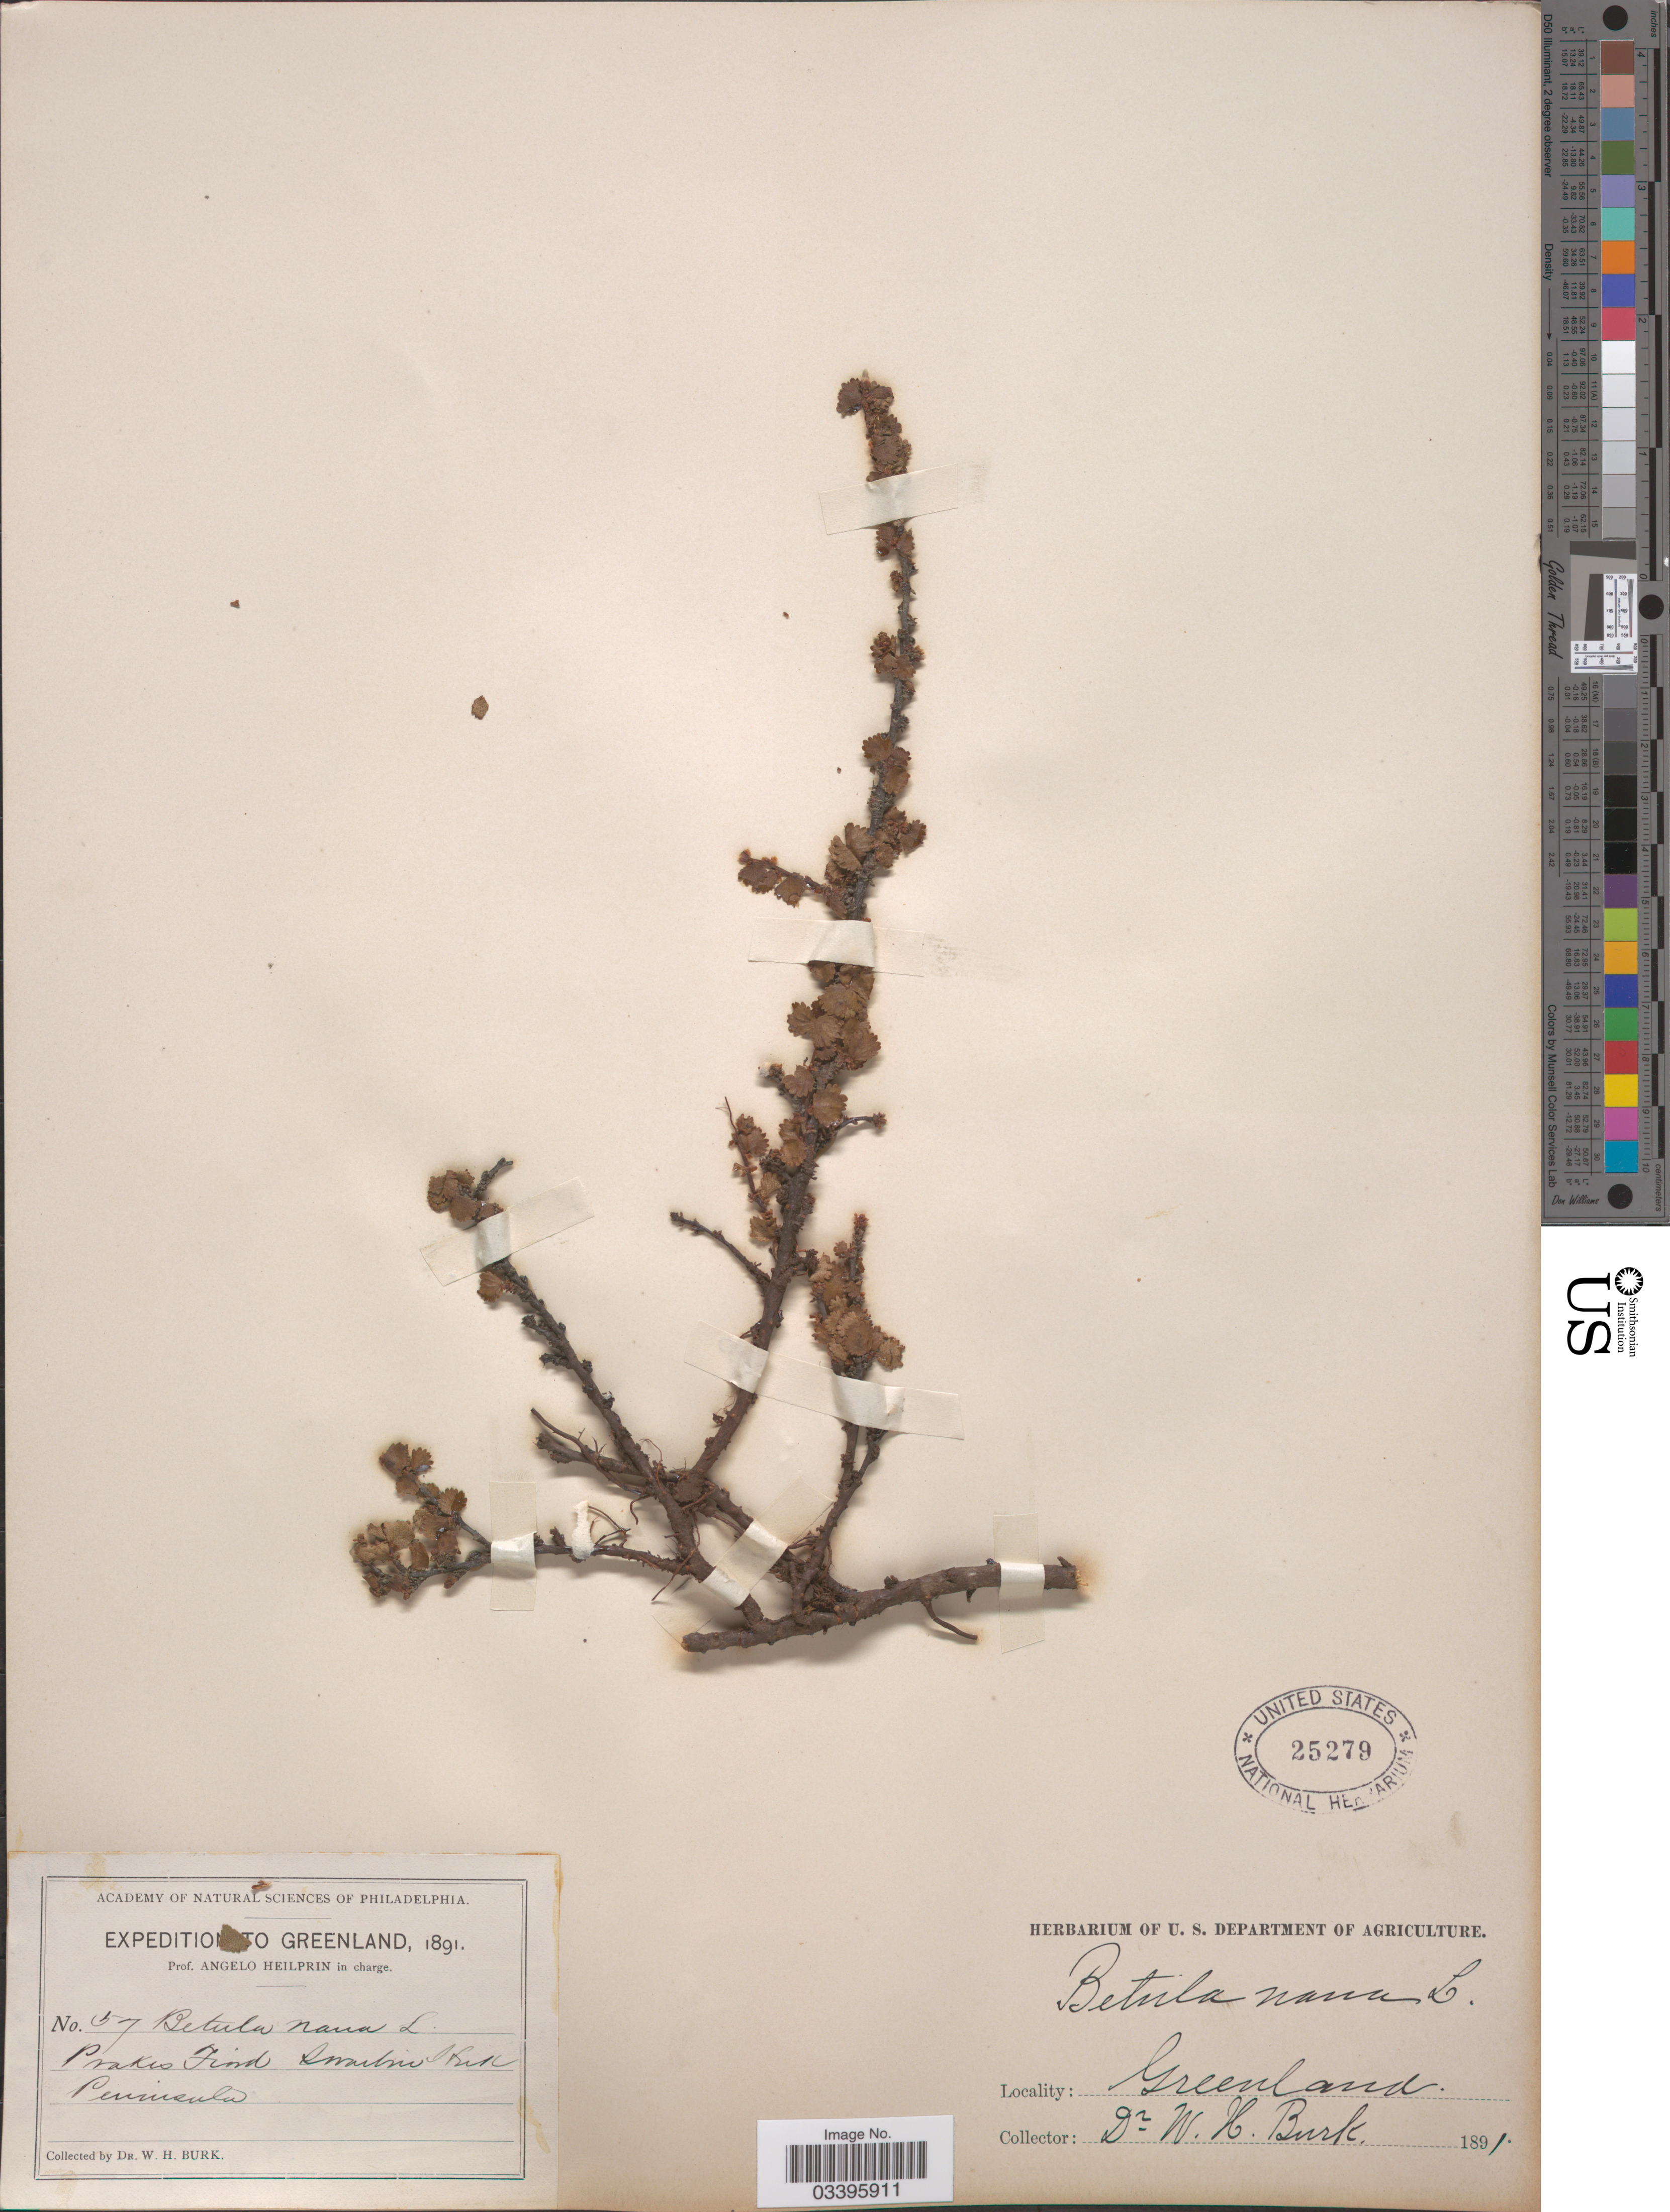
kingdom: Plantae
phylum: Tracheophyta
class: Magnoliopsida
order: Fagales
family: Betulaceae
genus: Betula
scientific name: Betula nana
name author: L.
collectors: W. Burk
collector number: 57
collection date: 1891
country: Greenland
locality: Prakes Fiord Svarten Huk Peninsula.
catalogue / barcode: US 25279